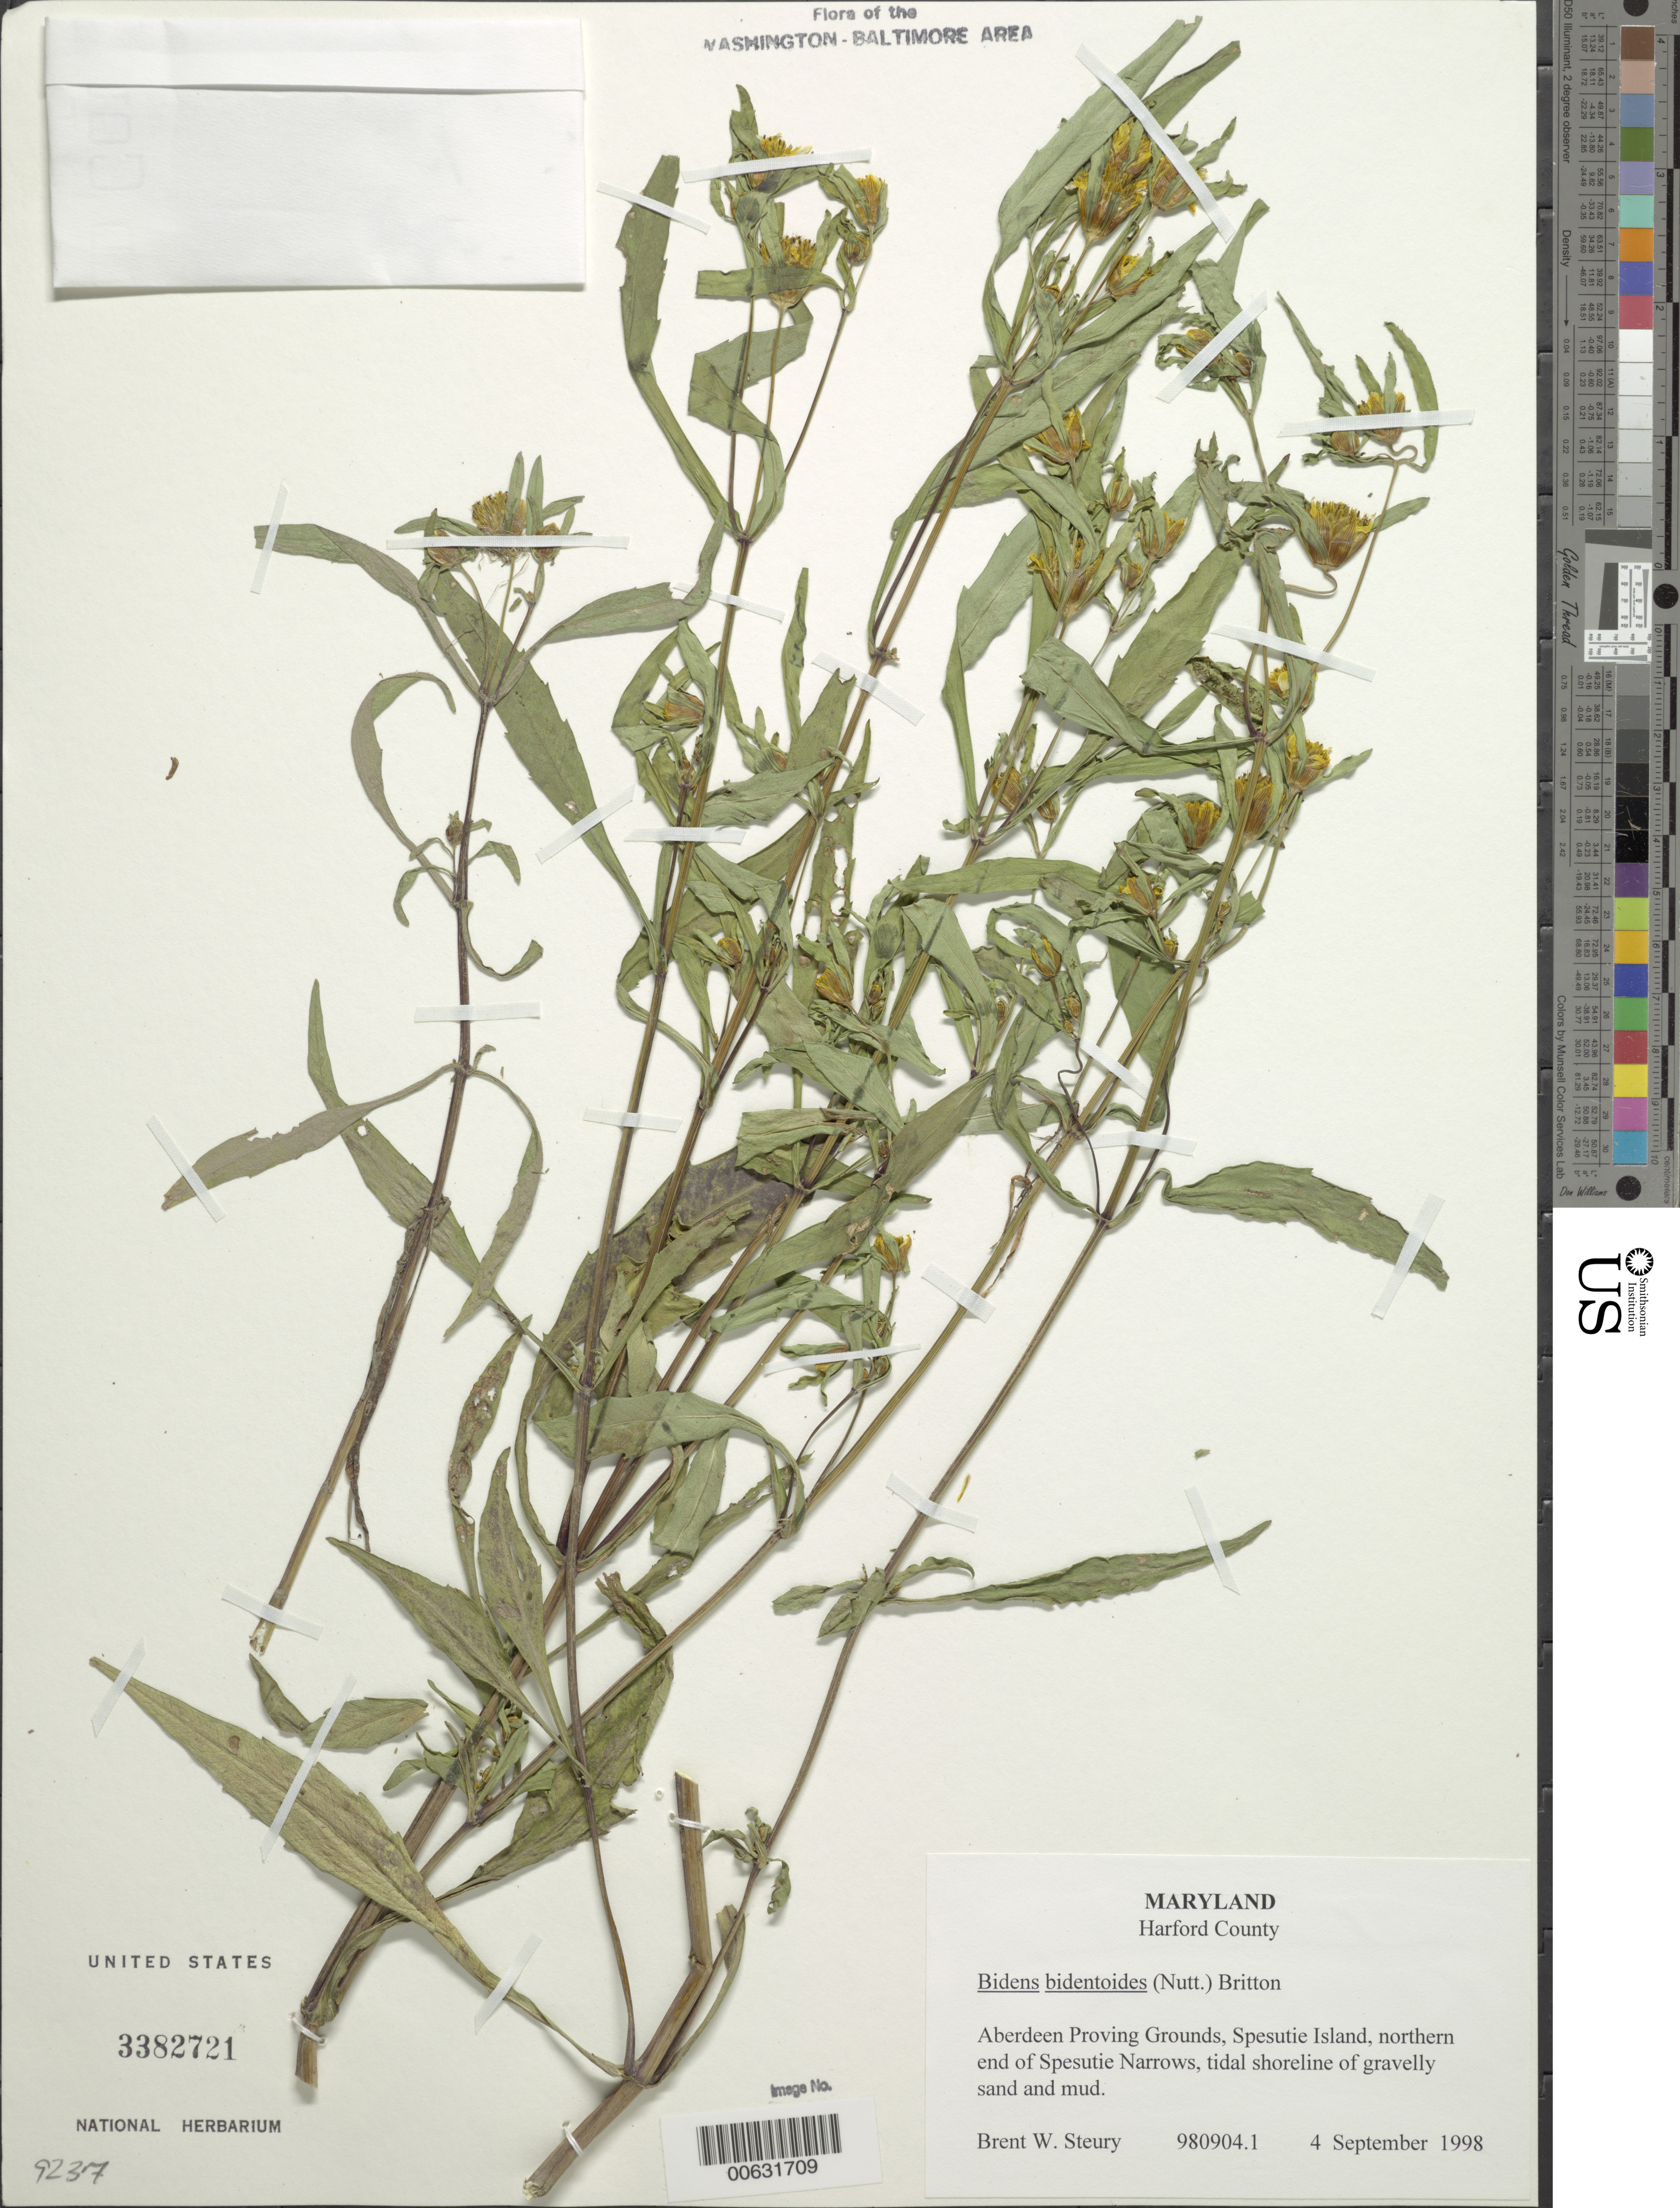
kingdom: Plantae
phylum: Tracheophyta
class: Magnoliopsida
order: Asterales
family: Asteraceae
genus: Bidens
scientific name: Bidens bidentoides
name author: (Nutt.) Britton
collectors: B. Steury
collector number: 980904.1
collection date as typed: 04 Sep 1998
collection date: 1998-09-04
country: United States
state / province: Maryland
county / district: Harford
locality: Aberdeen Proving Grounds, Spesutie Island, northern end of Spesutie Narrows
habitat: Tidal shorelineof gravelly sand and mud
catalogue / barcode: US 3382721